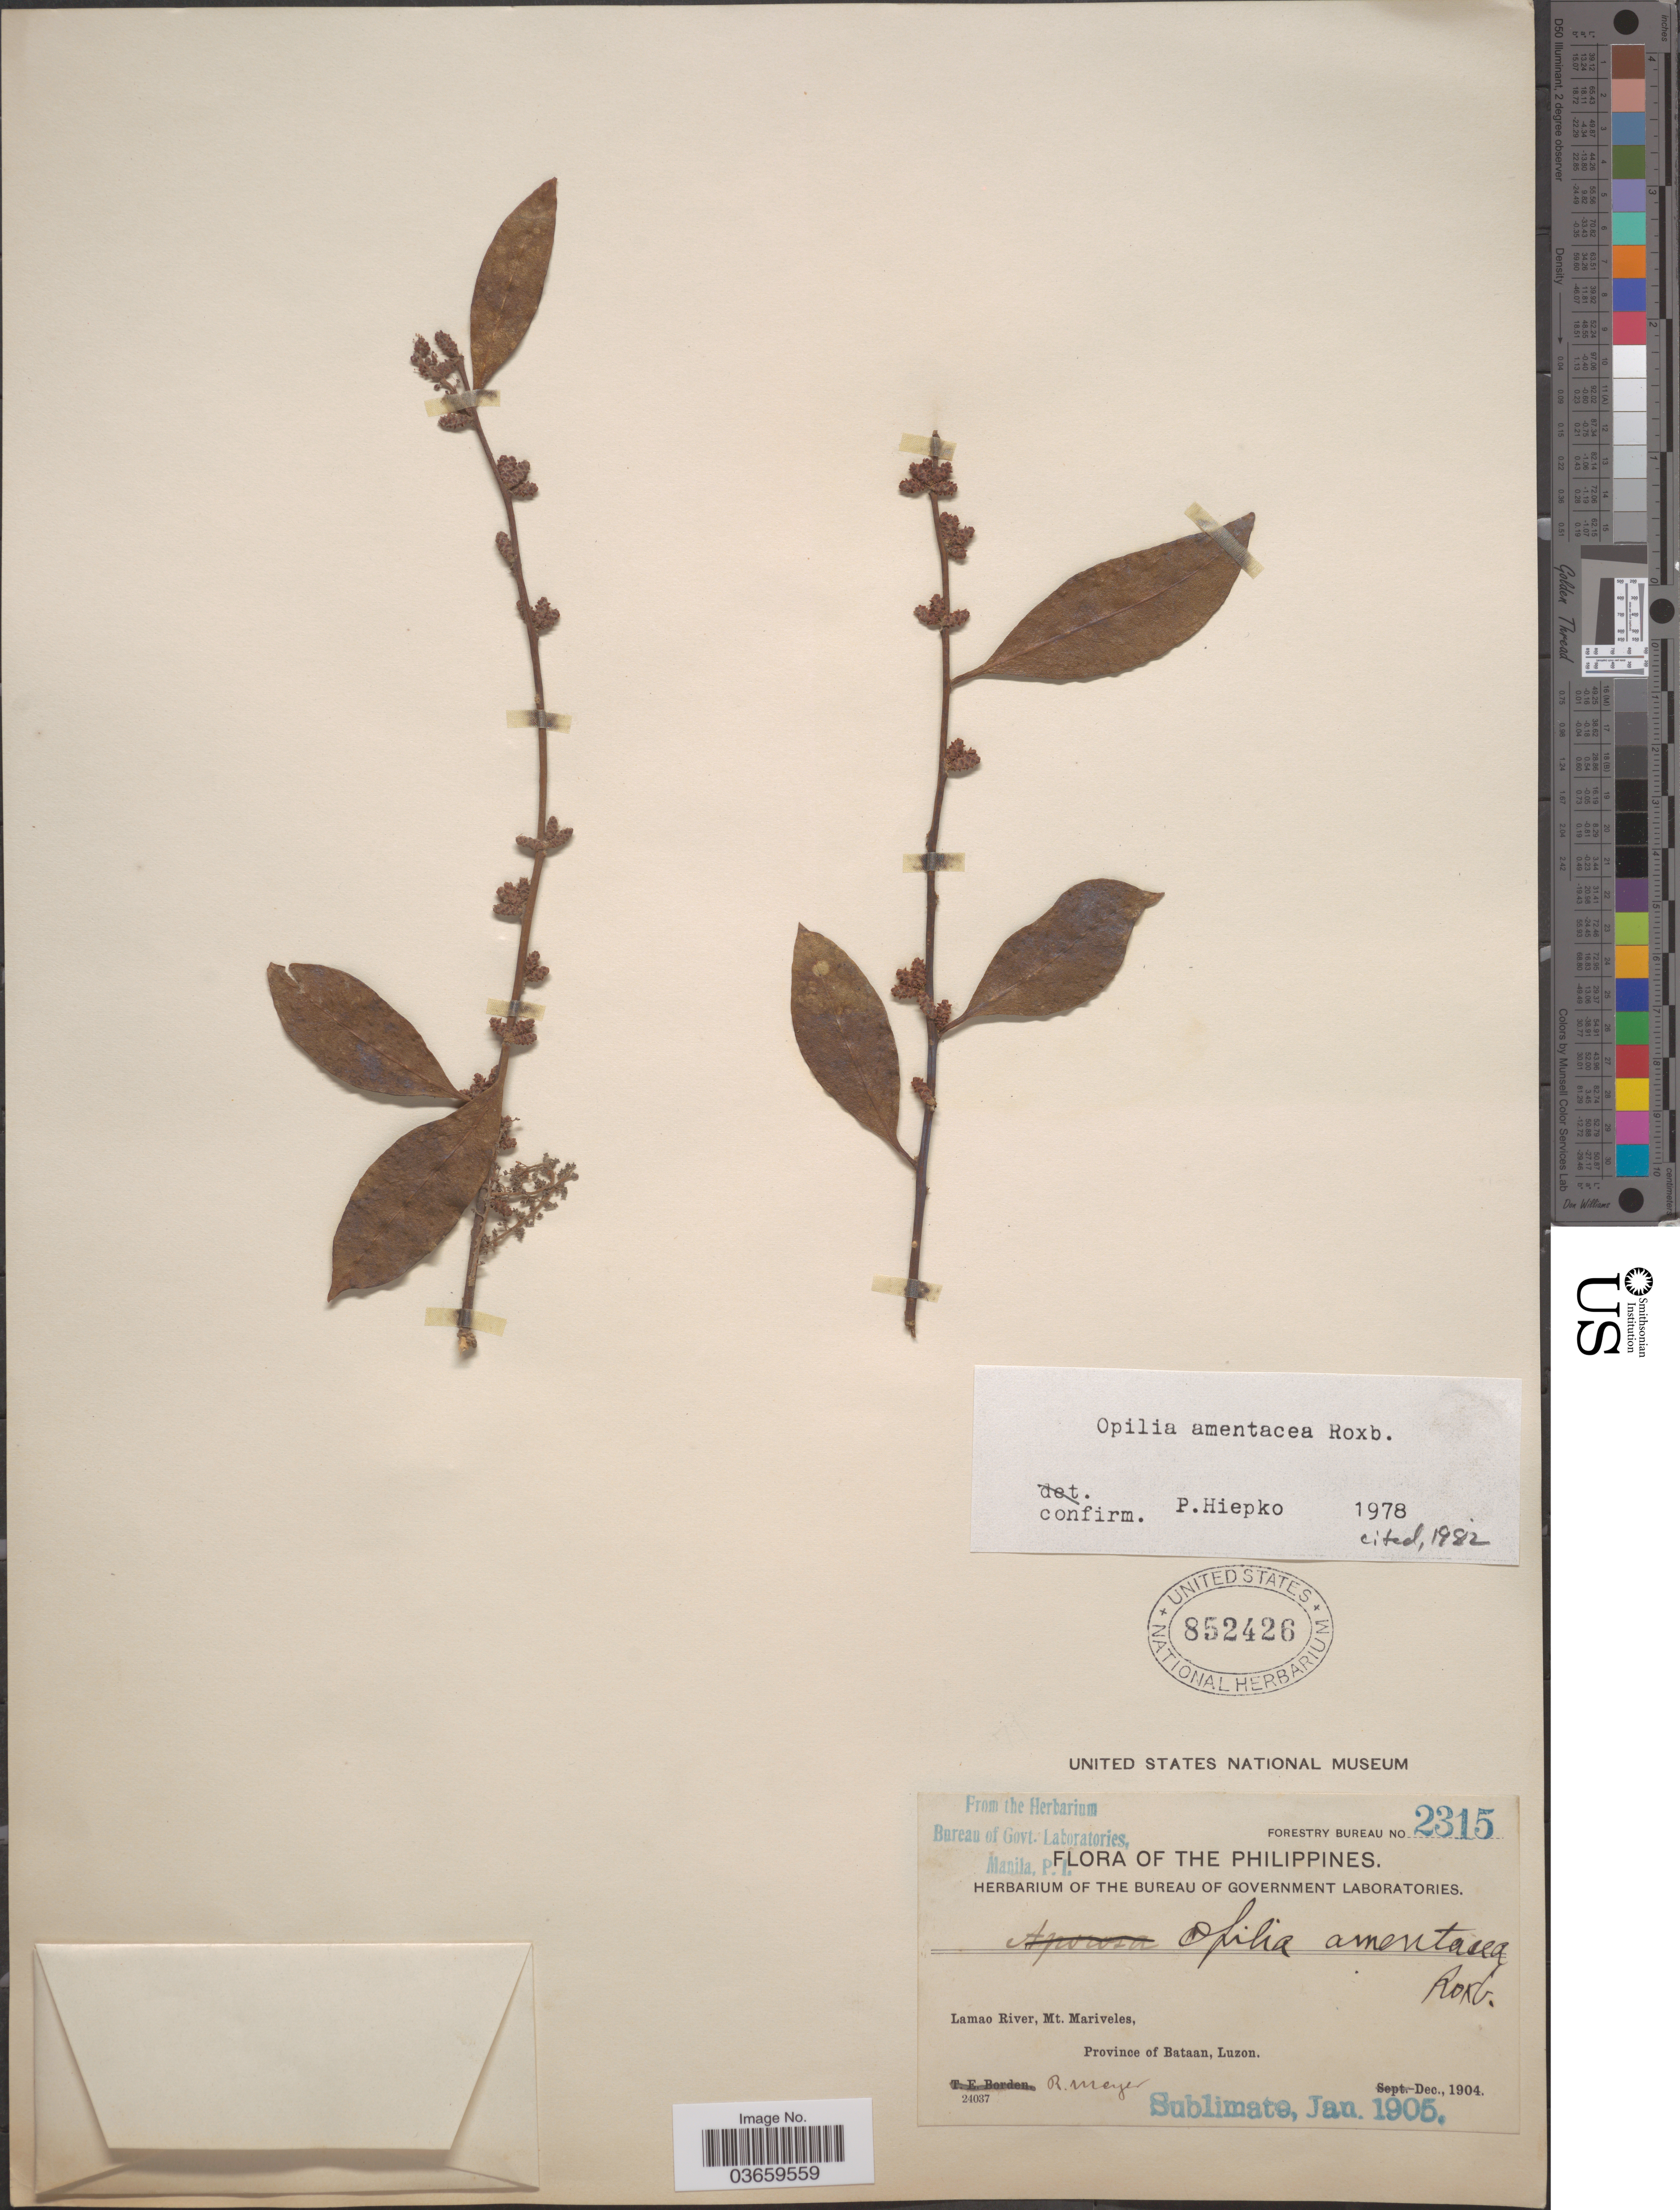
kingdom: Plantae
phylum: Tracheophyta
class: Magnoliopsida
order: Santalales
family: Opiliaceae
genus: Opilia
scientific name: Opilia amentacea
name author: Roxb.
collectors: R. Meyer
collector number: Forestry Bureau 2315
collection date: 1904-12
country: Philippines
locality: Lamao River, Mt. Mariveles, Province of Bataan, Luzon.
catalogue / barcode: US 852426